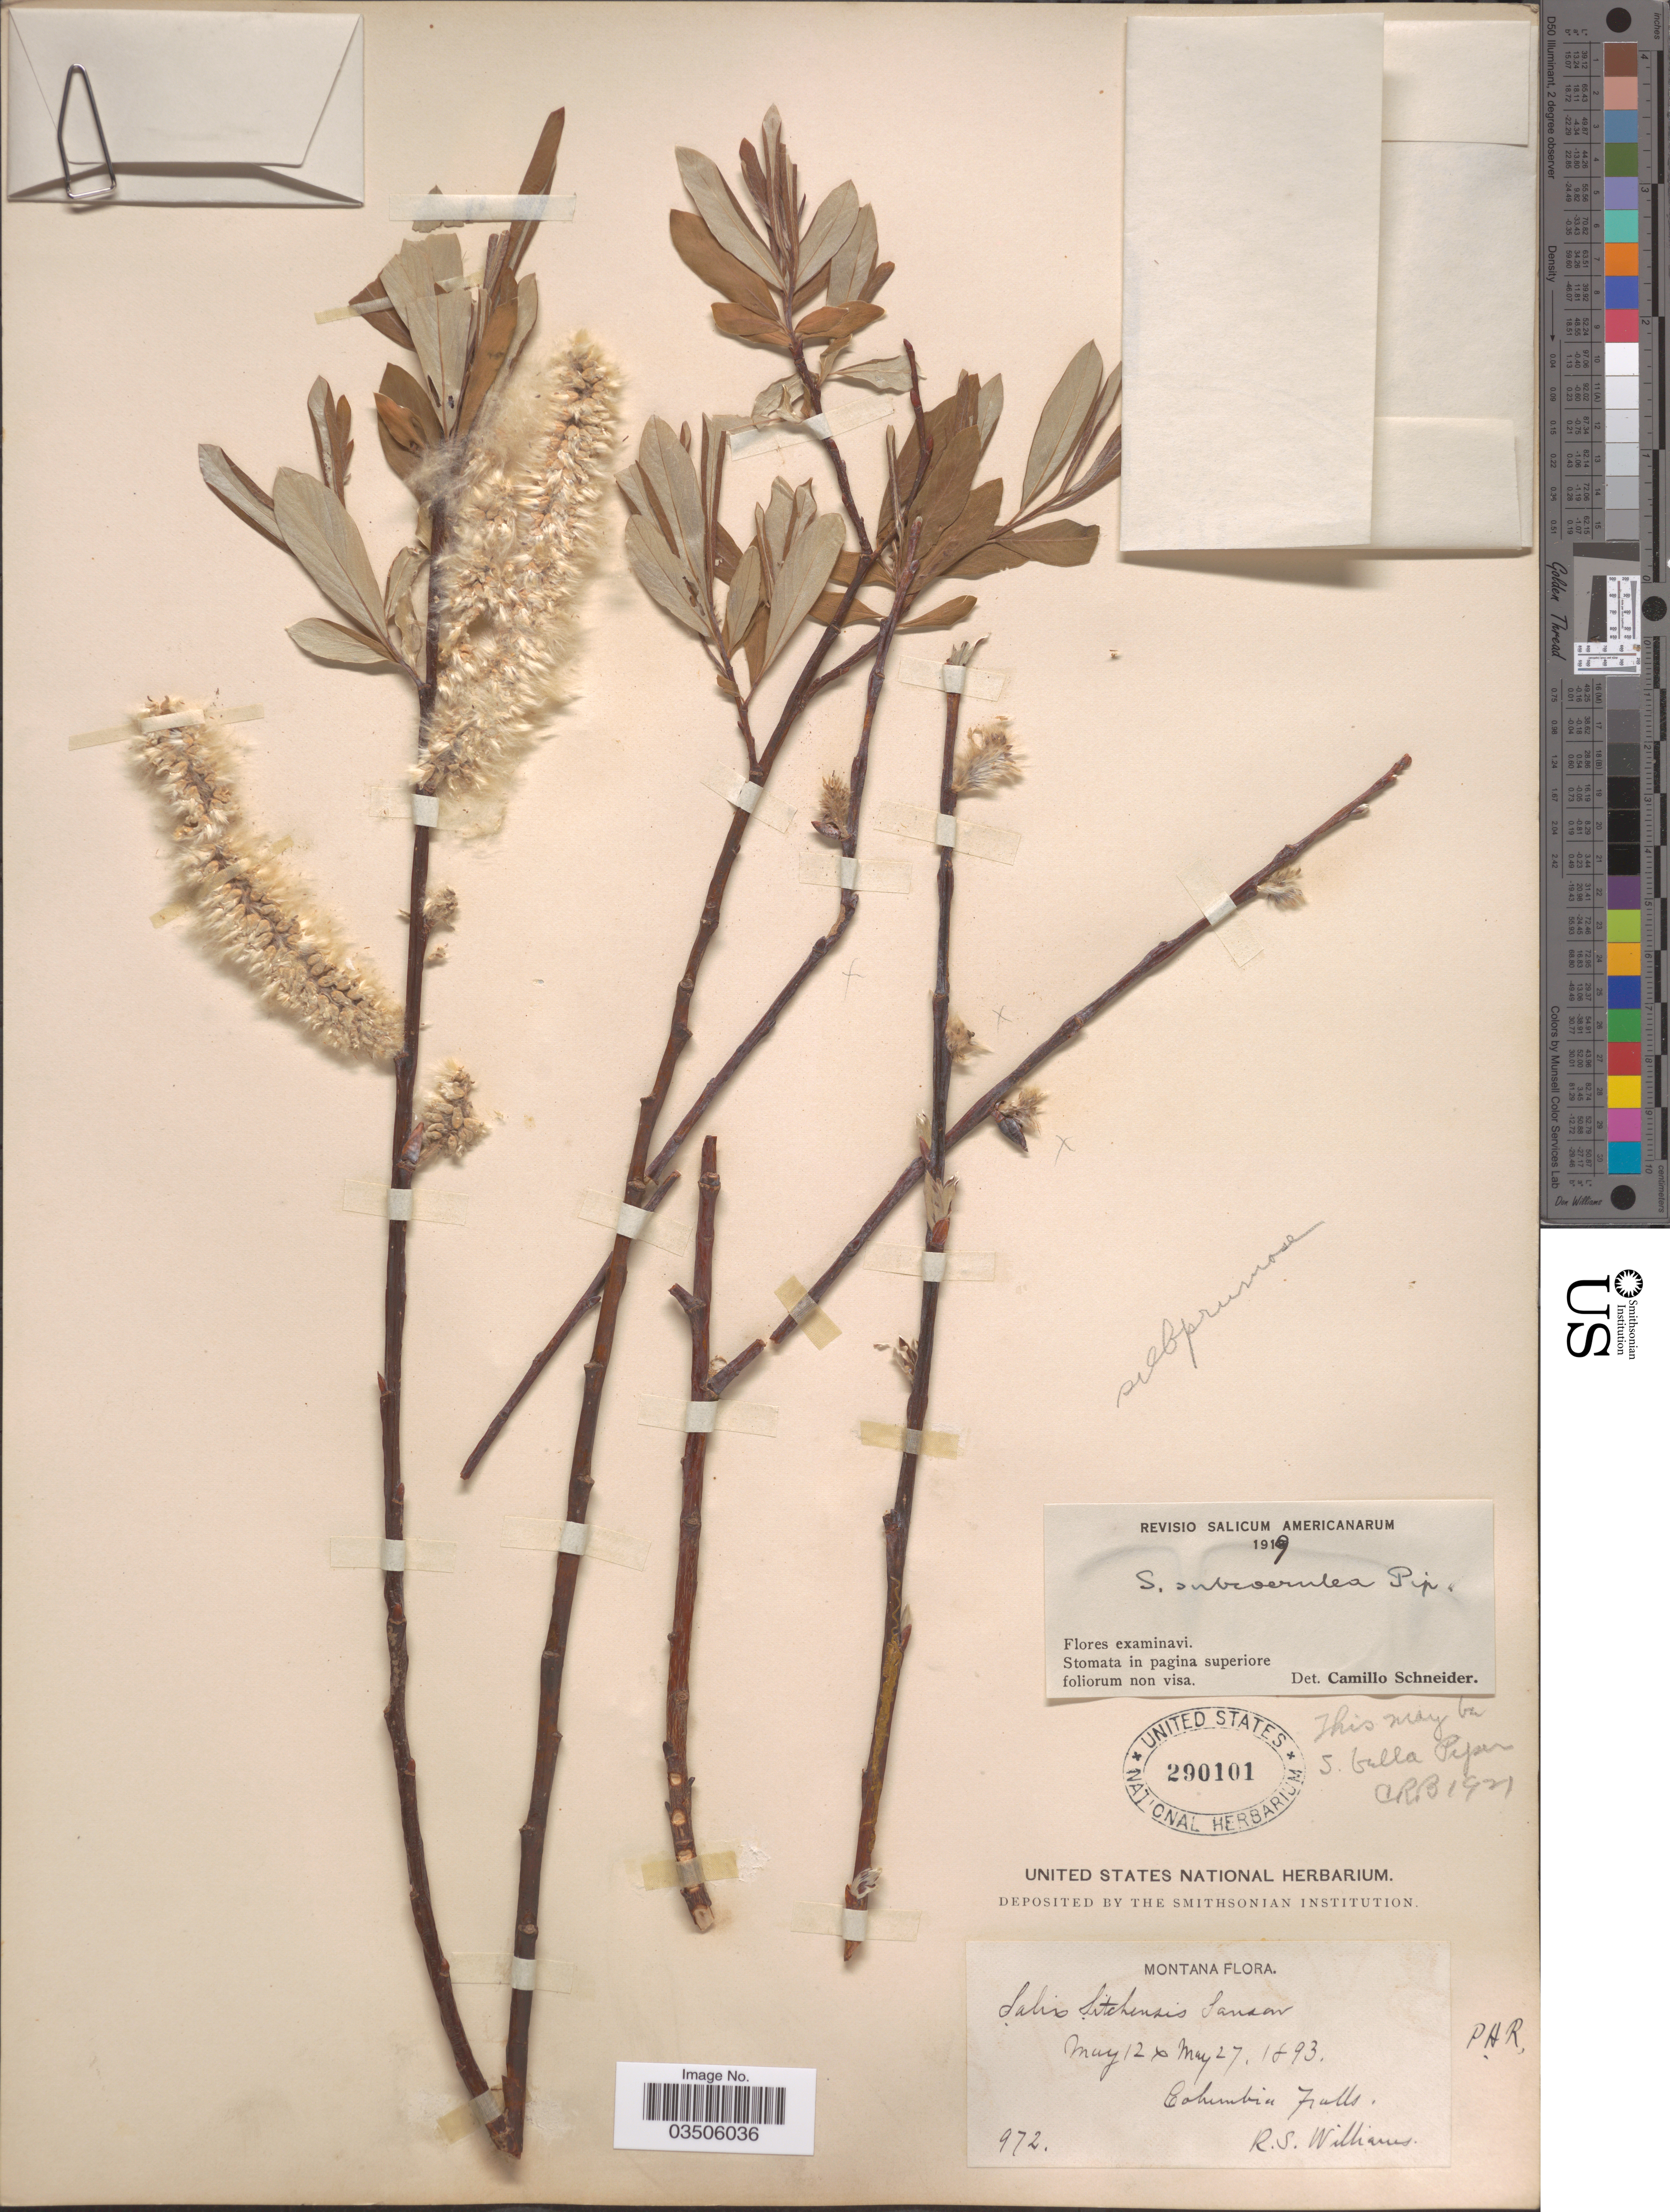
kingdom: Plantae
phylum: Tracheophyta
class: Magnoliopsida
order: Malpighiales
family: Salicaceae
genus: Salix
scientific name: Salix subcoerulea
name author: Piper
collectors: R. S. Williams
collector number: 972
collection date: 1893-05-12/1893-05-27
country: United States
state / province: Montana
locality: Columbia Falls.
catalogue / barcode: US 290101